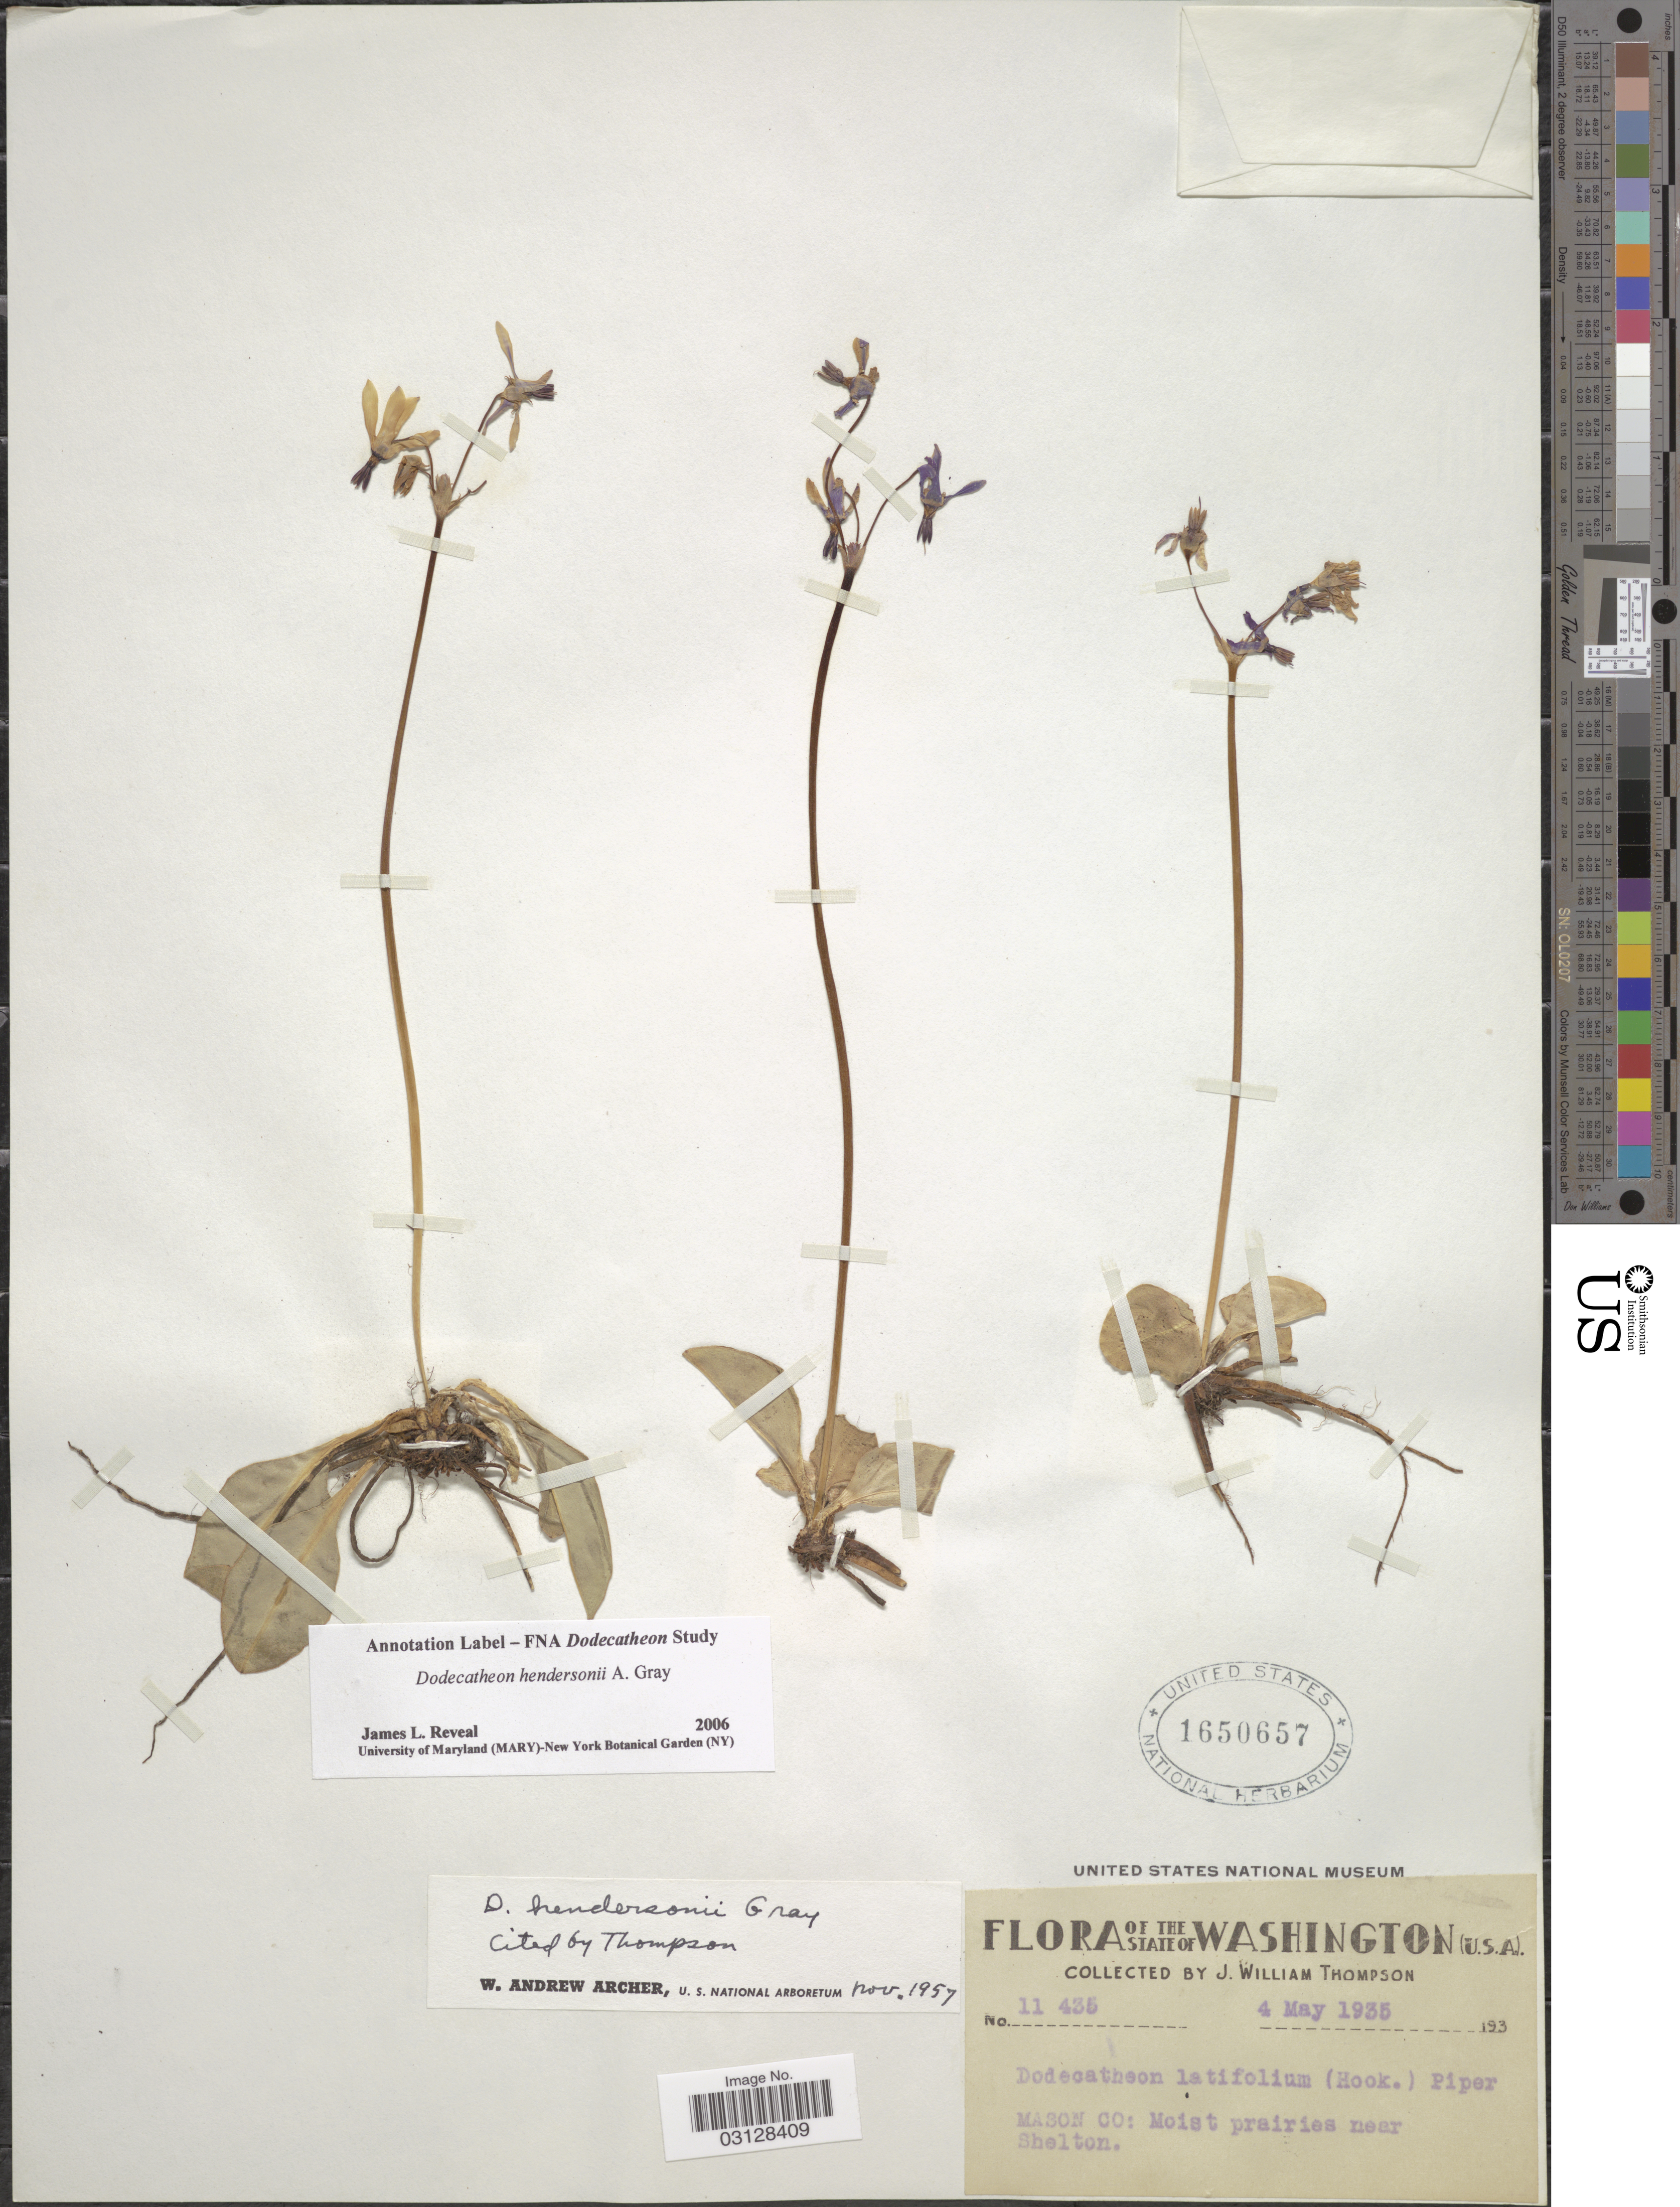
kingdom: Plantae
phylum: Tracheophyta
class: Magnoliopsida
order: Ericales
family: Primulaceae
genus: Dodecatheon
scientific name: Dodecatheon hendersonii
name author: A. Gray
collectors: J. W. Thompson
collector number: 11435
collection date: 1935-05-04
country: United States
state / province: Washington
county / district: Mason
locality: Mason Co: Moist prairies near Shelton.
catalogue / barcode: US 1650657